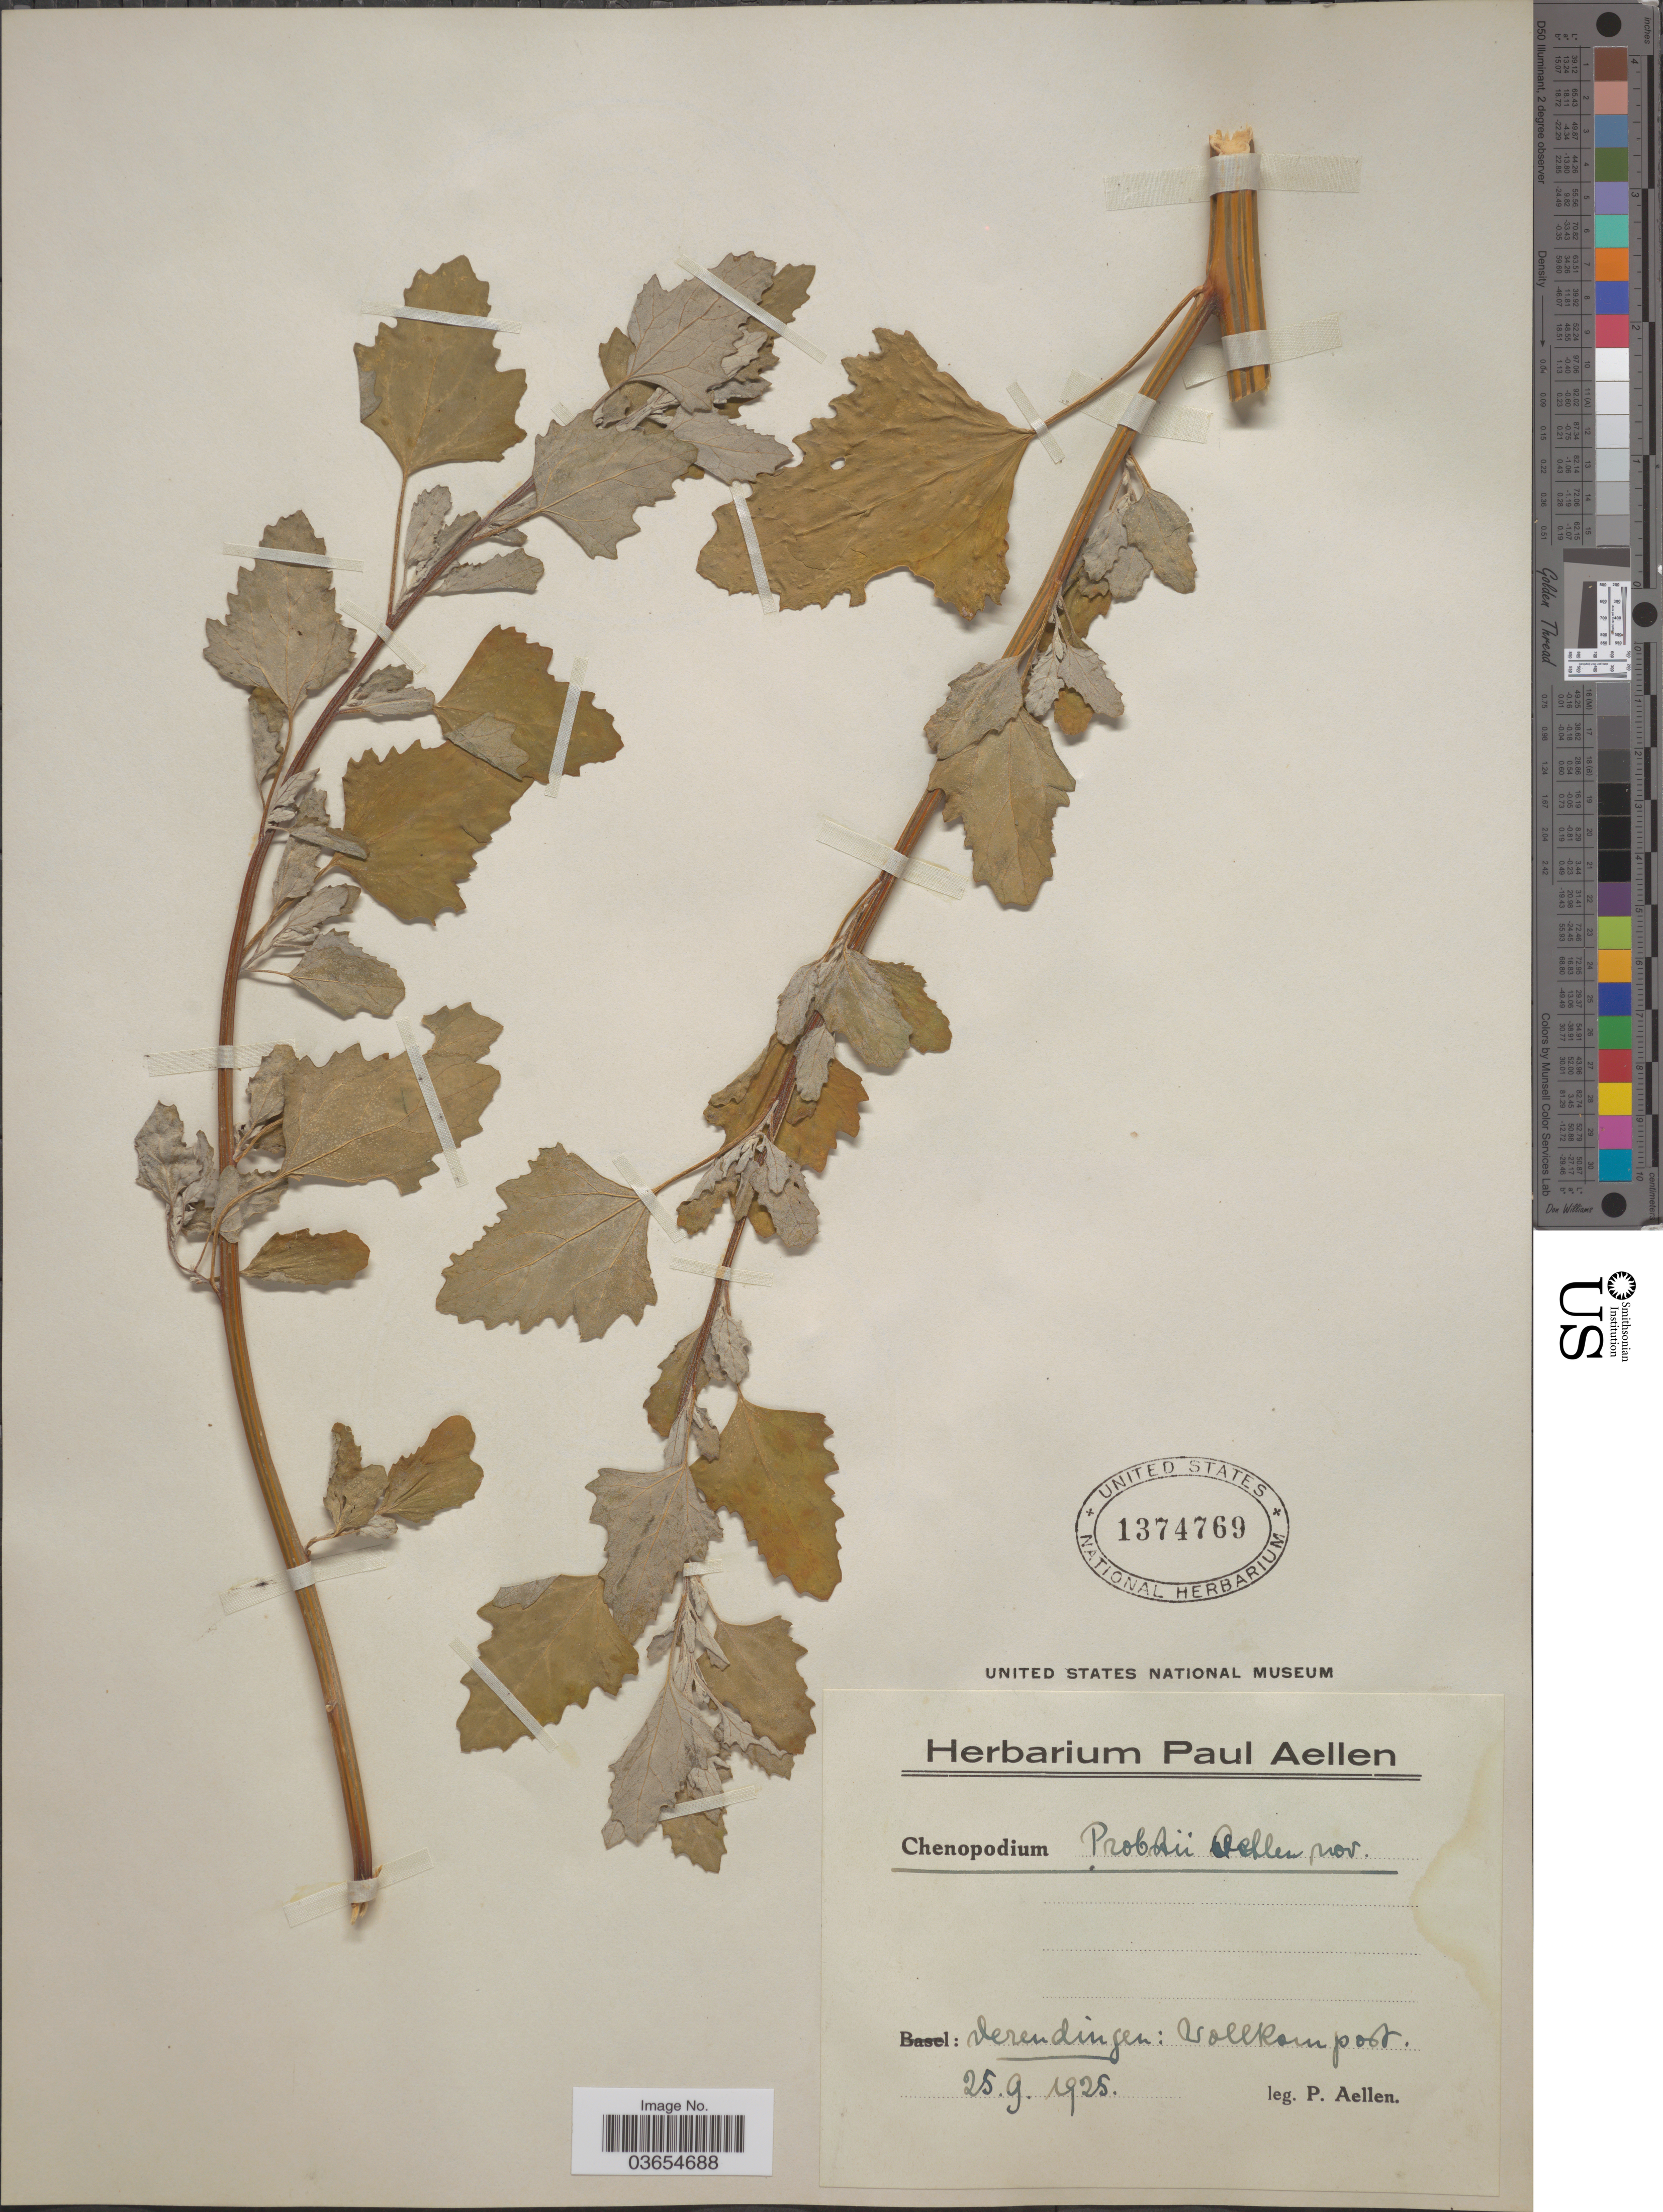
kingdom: Plantae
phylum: Tracheophyta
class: Magnoliopsida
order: Caryophyllales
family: Amaranthaceae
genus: Chenopodium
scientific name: Chenopodium album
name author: L.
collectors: P. Aellen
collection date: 1925-09-25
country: Switzerland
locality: Derendingen: Vollkompost.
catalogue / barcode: US 1374769